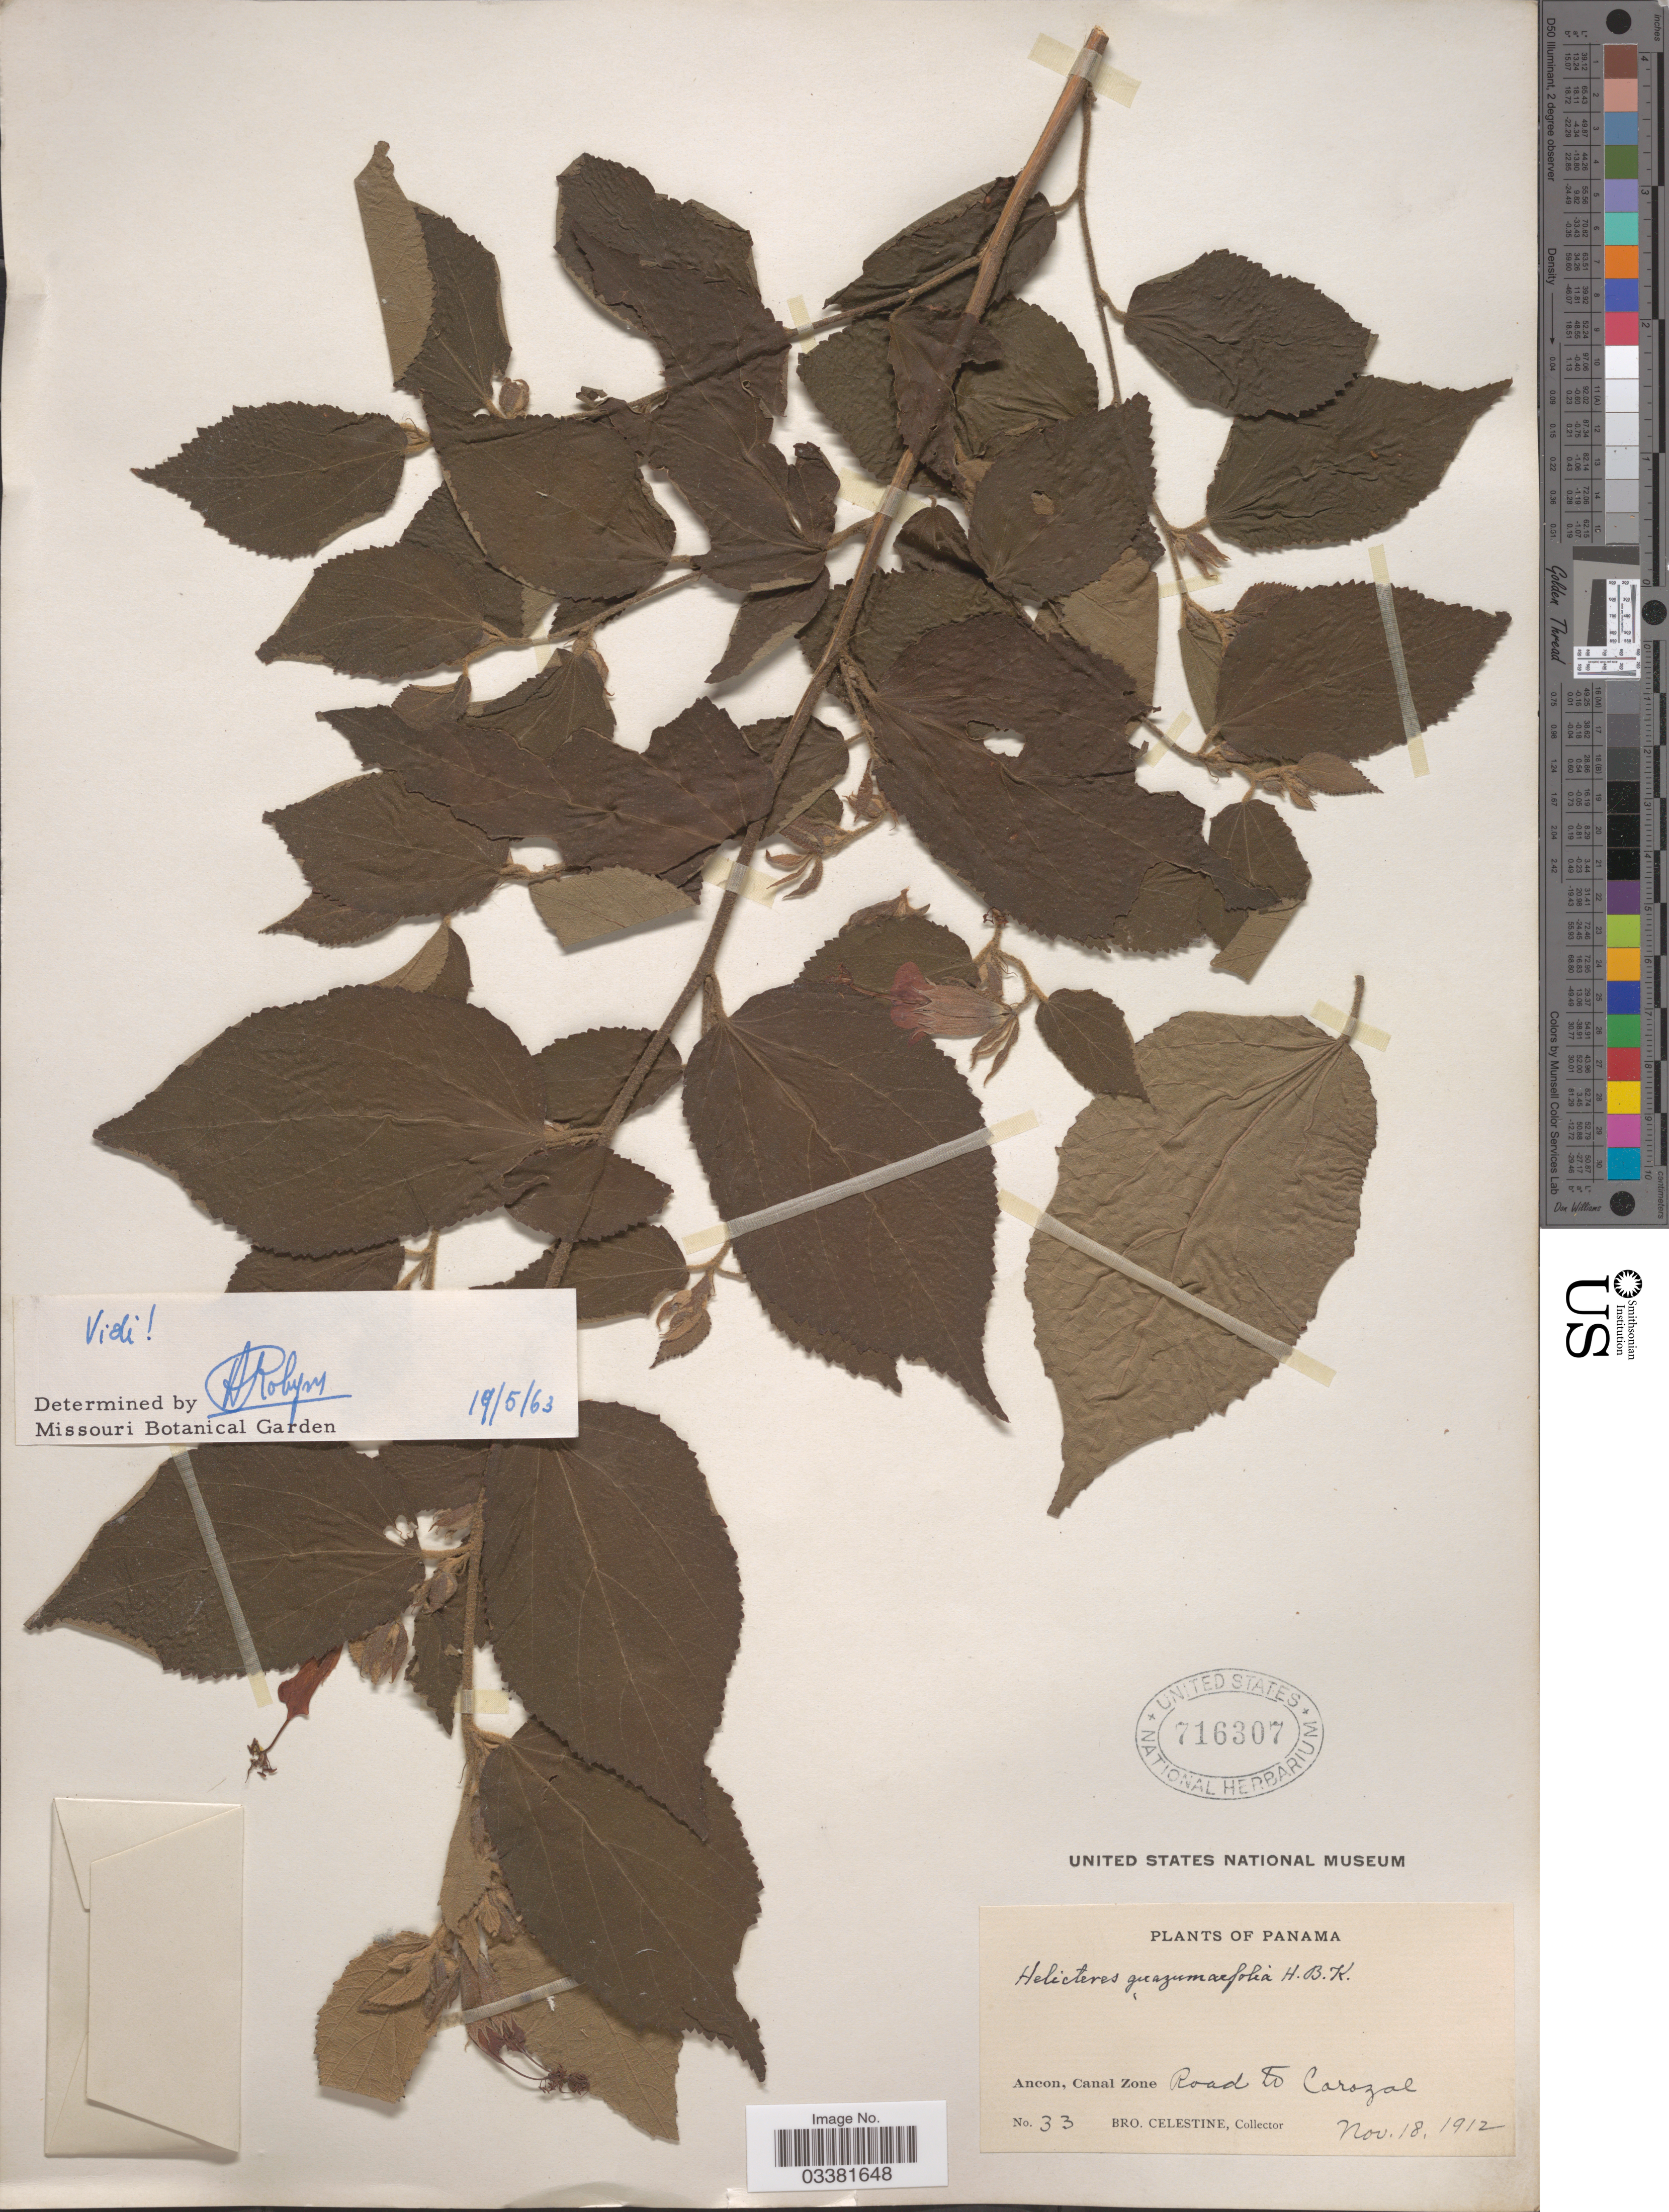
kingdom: Plantae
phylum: Tracheophyta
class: Magnoliopsida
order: Malvales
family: Malvaceae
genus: Helicteres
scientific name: Helicteres guazumifolia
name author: Kunth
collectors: B. Celestine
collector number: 33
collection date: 1912-11-18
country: Panama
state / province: Colón / Panamá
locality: Ancon, Canal Zone. Road to Corozal.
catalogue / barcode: US 716307